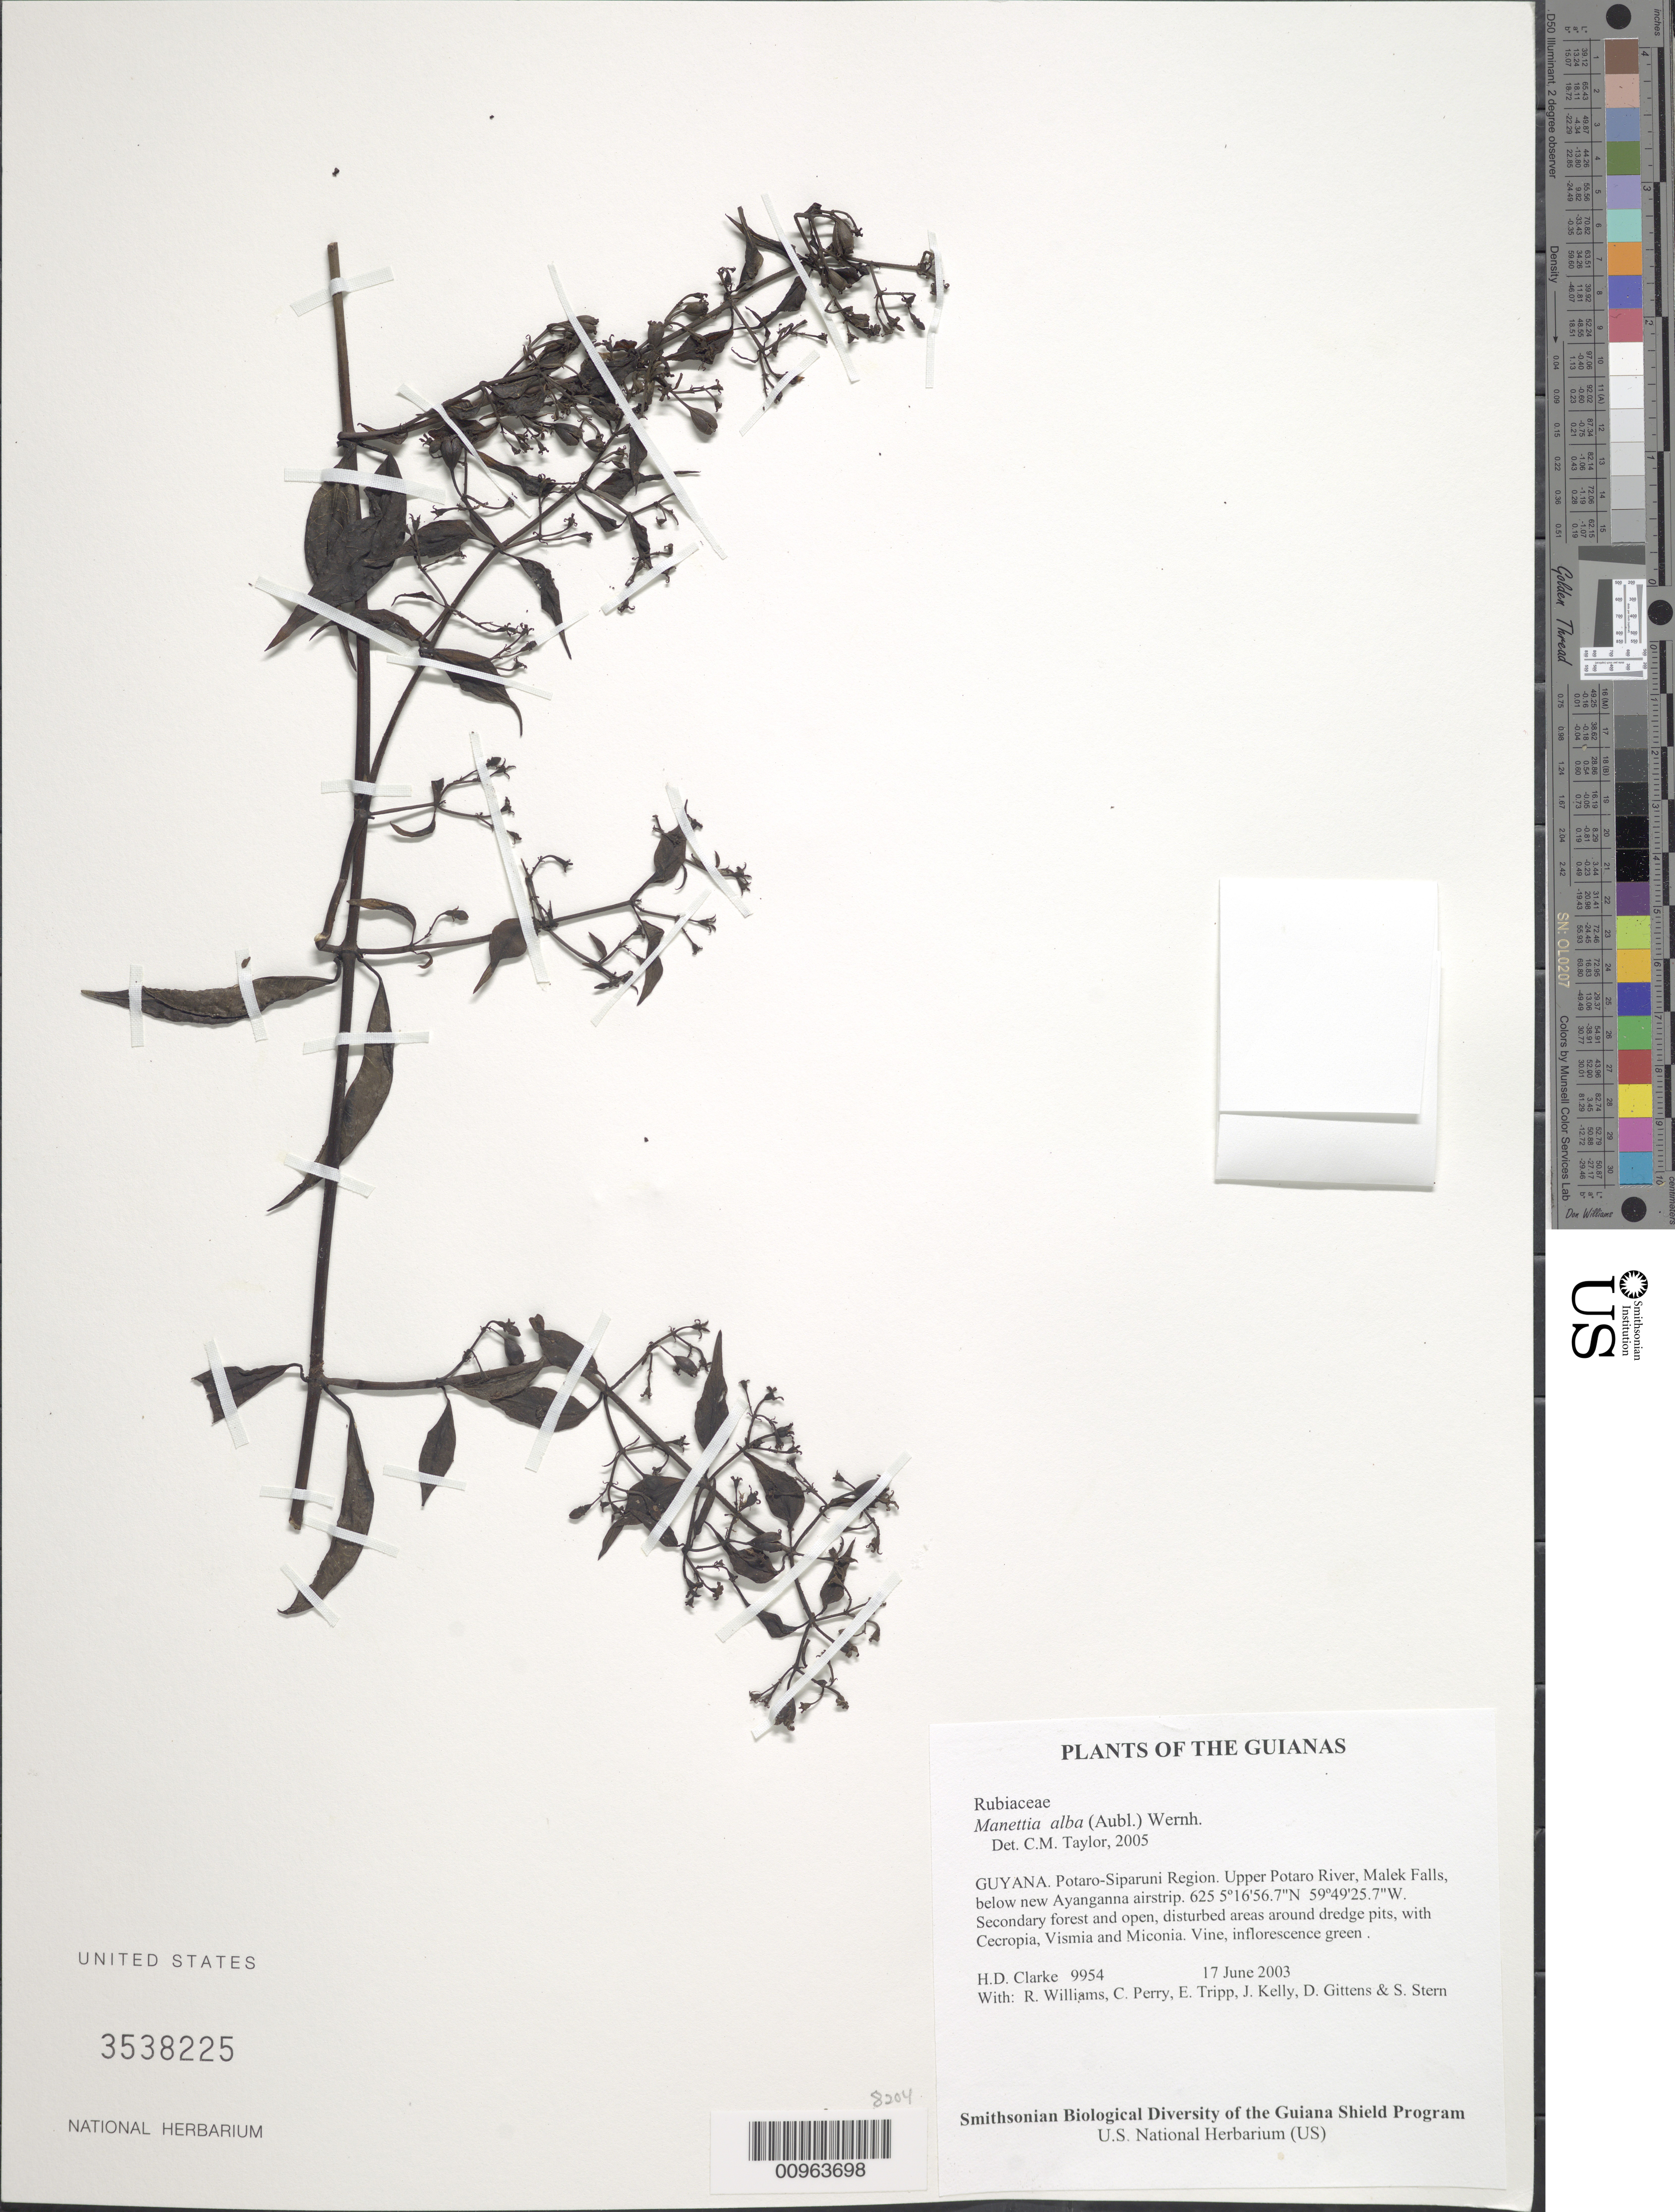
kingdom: Plantae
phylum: Tracheophyta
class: Magnoliopsida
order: Gentianales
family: Rubiaceae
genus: Manettia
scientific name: Manettia alba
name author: (Aubl.) Wernham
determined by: Taylor, Charlotte M.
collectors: H. D. Clarke, R. Williams, C. Perry, E. Tripp, J. Kelly, D. Gittens & S. R. Stern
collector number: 9954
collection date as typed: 17 June 2003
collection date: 2003-06-17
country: Guyana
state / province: Potaro-Siparuni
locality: Upper Potaro River, Malek Falls, below new Ayanganna airstrip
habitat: Secondary forest and open, disturbed areas around dredge pits, with Cecropia, Vismia and Miconia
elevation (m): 625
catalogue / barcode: US 3538225